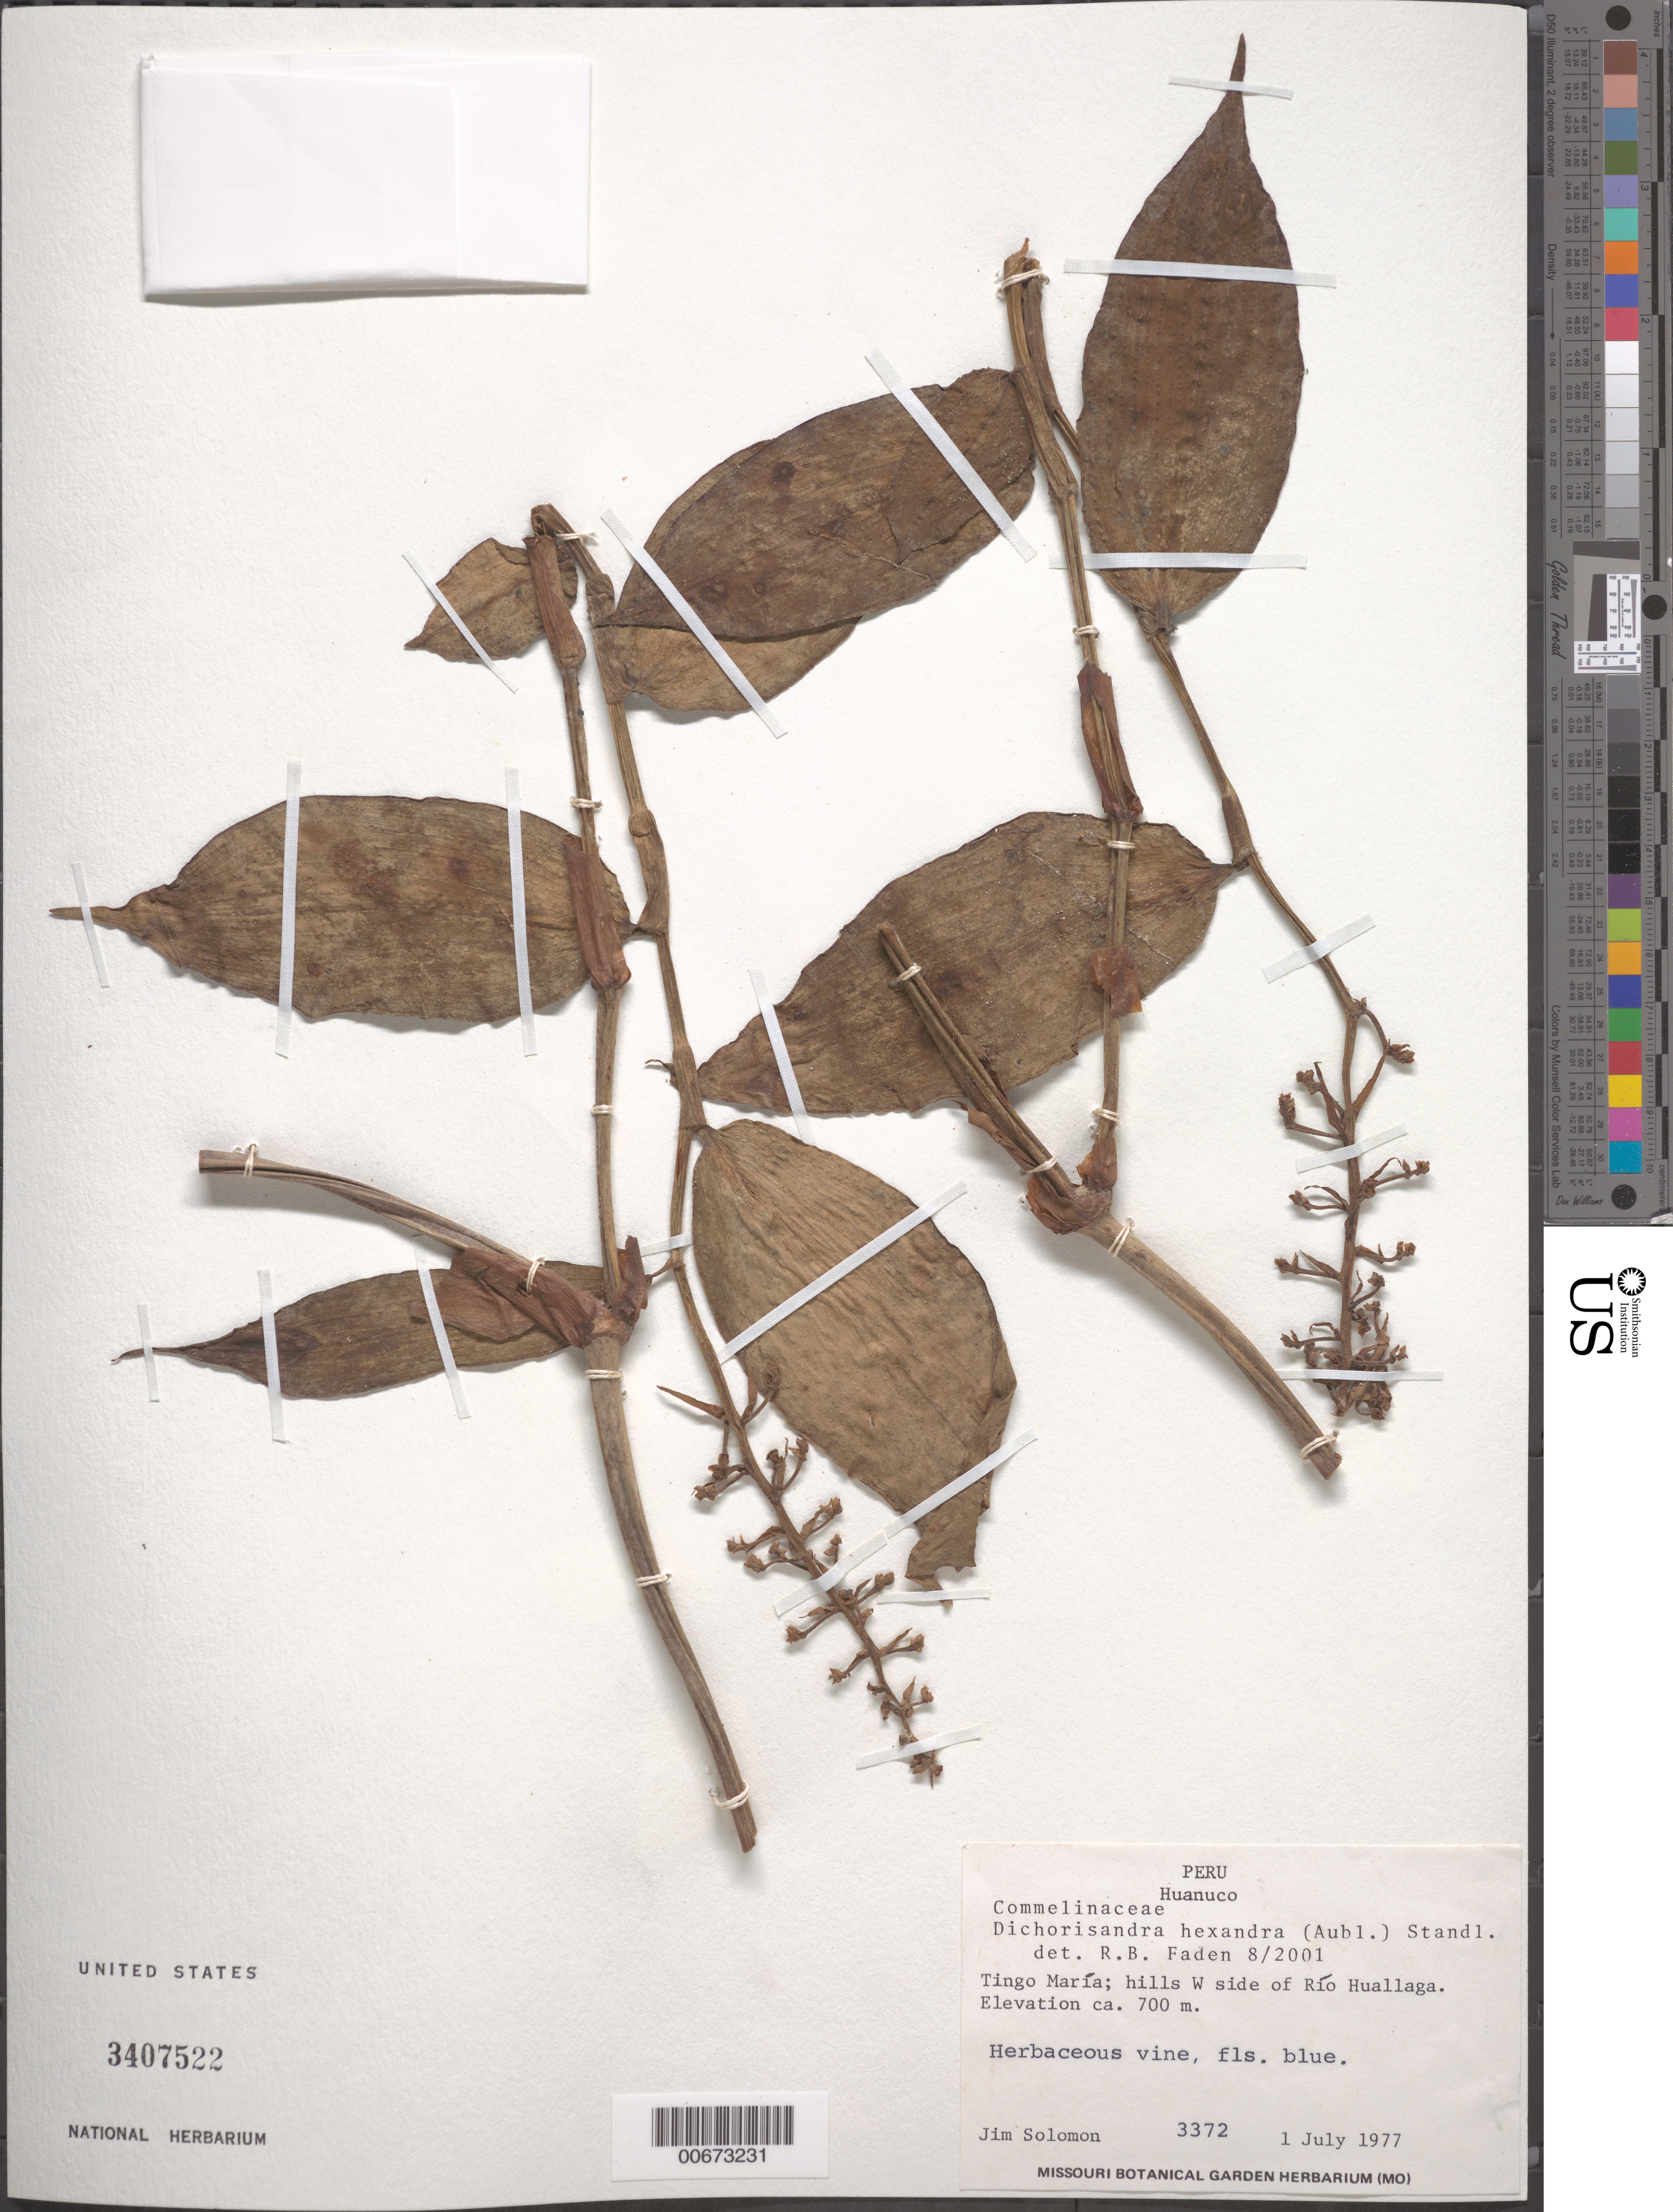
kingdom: Plantae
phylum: Tracheophyta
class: Liliopsida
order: Commelinales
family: Commelinaceae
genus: Dichorisandra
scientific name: Dichorisandra hexandra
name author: (Aubl.) Standl.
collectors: J. C. Solomon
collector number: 3372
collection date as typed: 01 Jul 1977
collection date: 1977-07-01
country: Peru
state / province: Huánuco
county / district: Leoncio Prado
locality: Tingo María, W of Río Huallaga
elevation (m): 700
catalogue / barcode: US 3407522